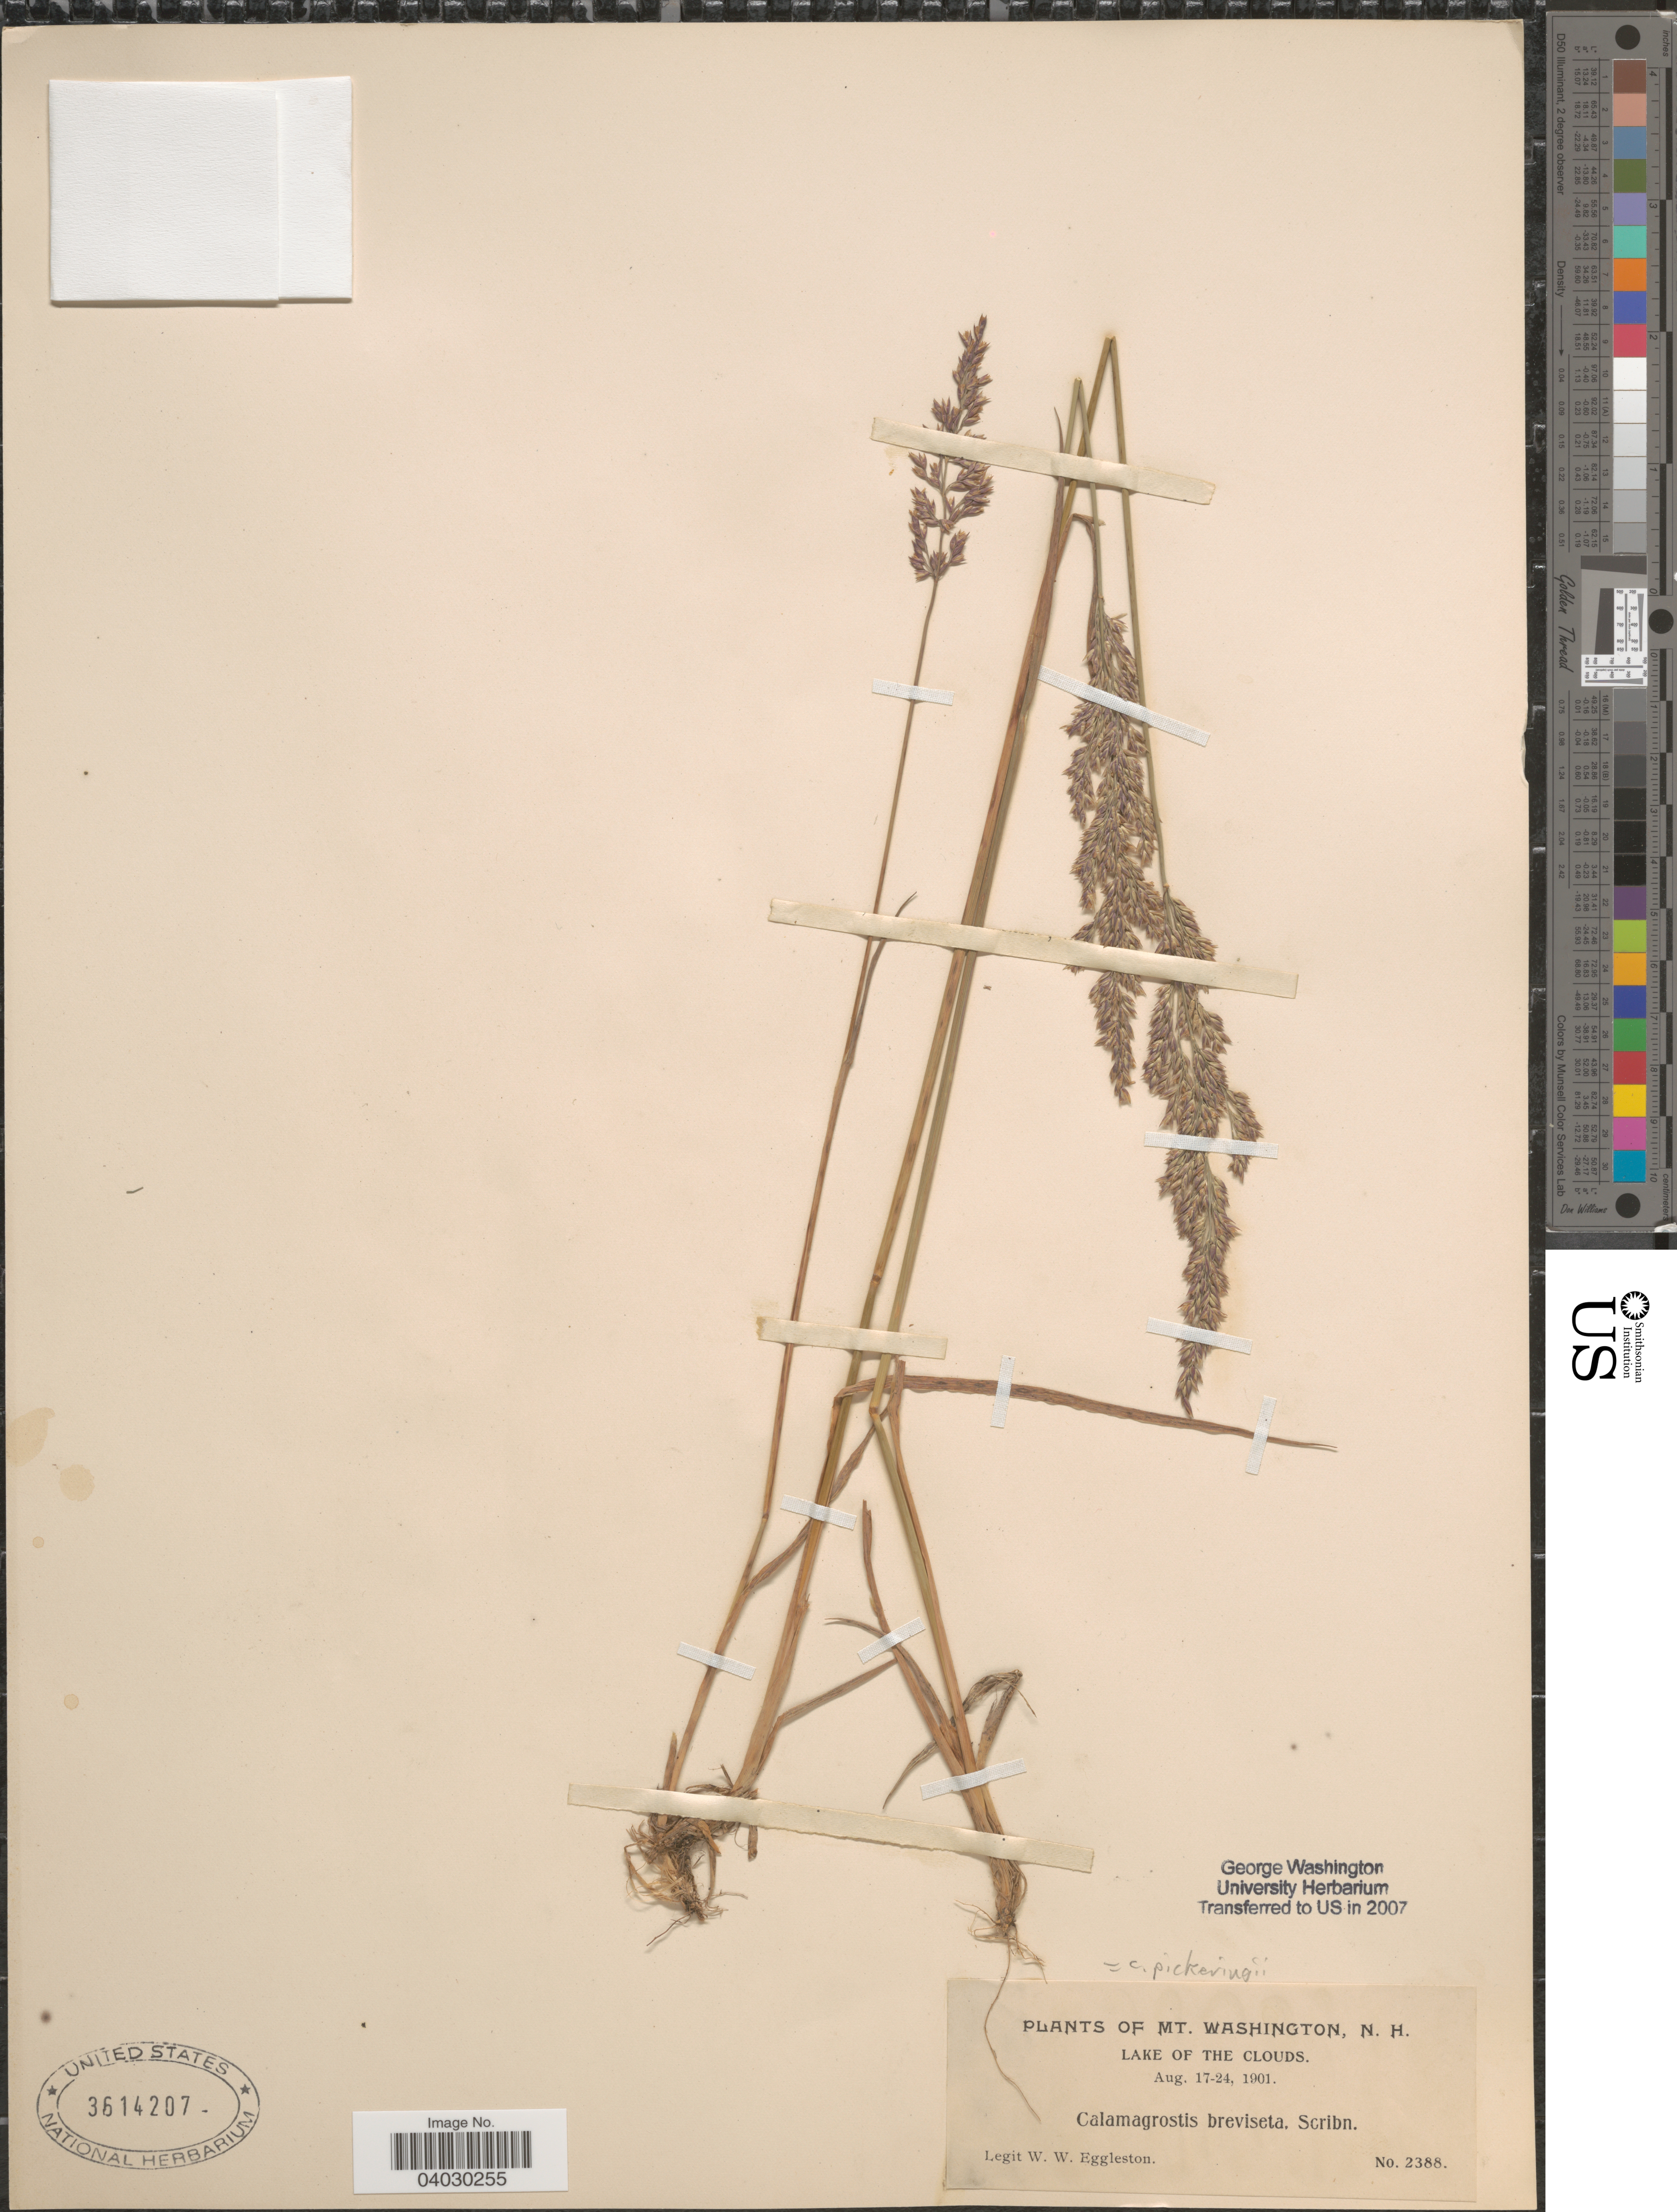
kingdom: Plantae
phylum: Tracheophyta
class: Liliopsida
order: Poales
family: Poaceae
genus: Calamagrostis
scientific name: Calamagrostis pickeringii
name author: A. Gray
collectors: W. W. Eggleston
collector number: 2388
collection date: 1901-08-17/1901-08-24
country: United States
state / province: New Hampshire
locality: Mt. Washington. Lake of the Clouds.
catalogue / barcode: US 3614207